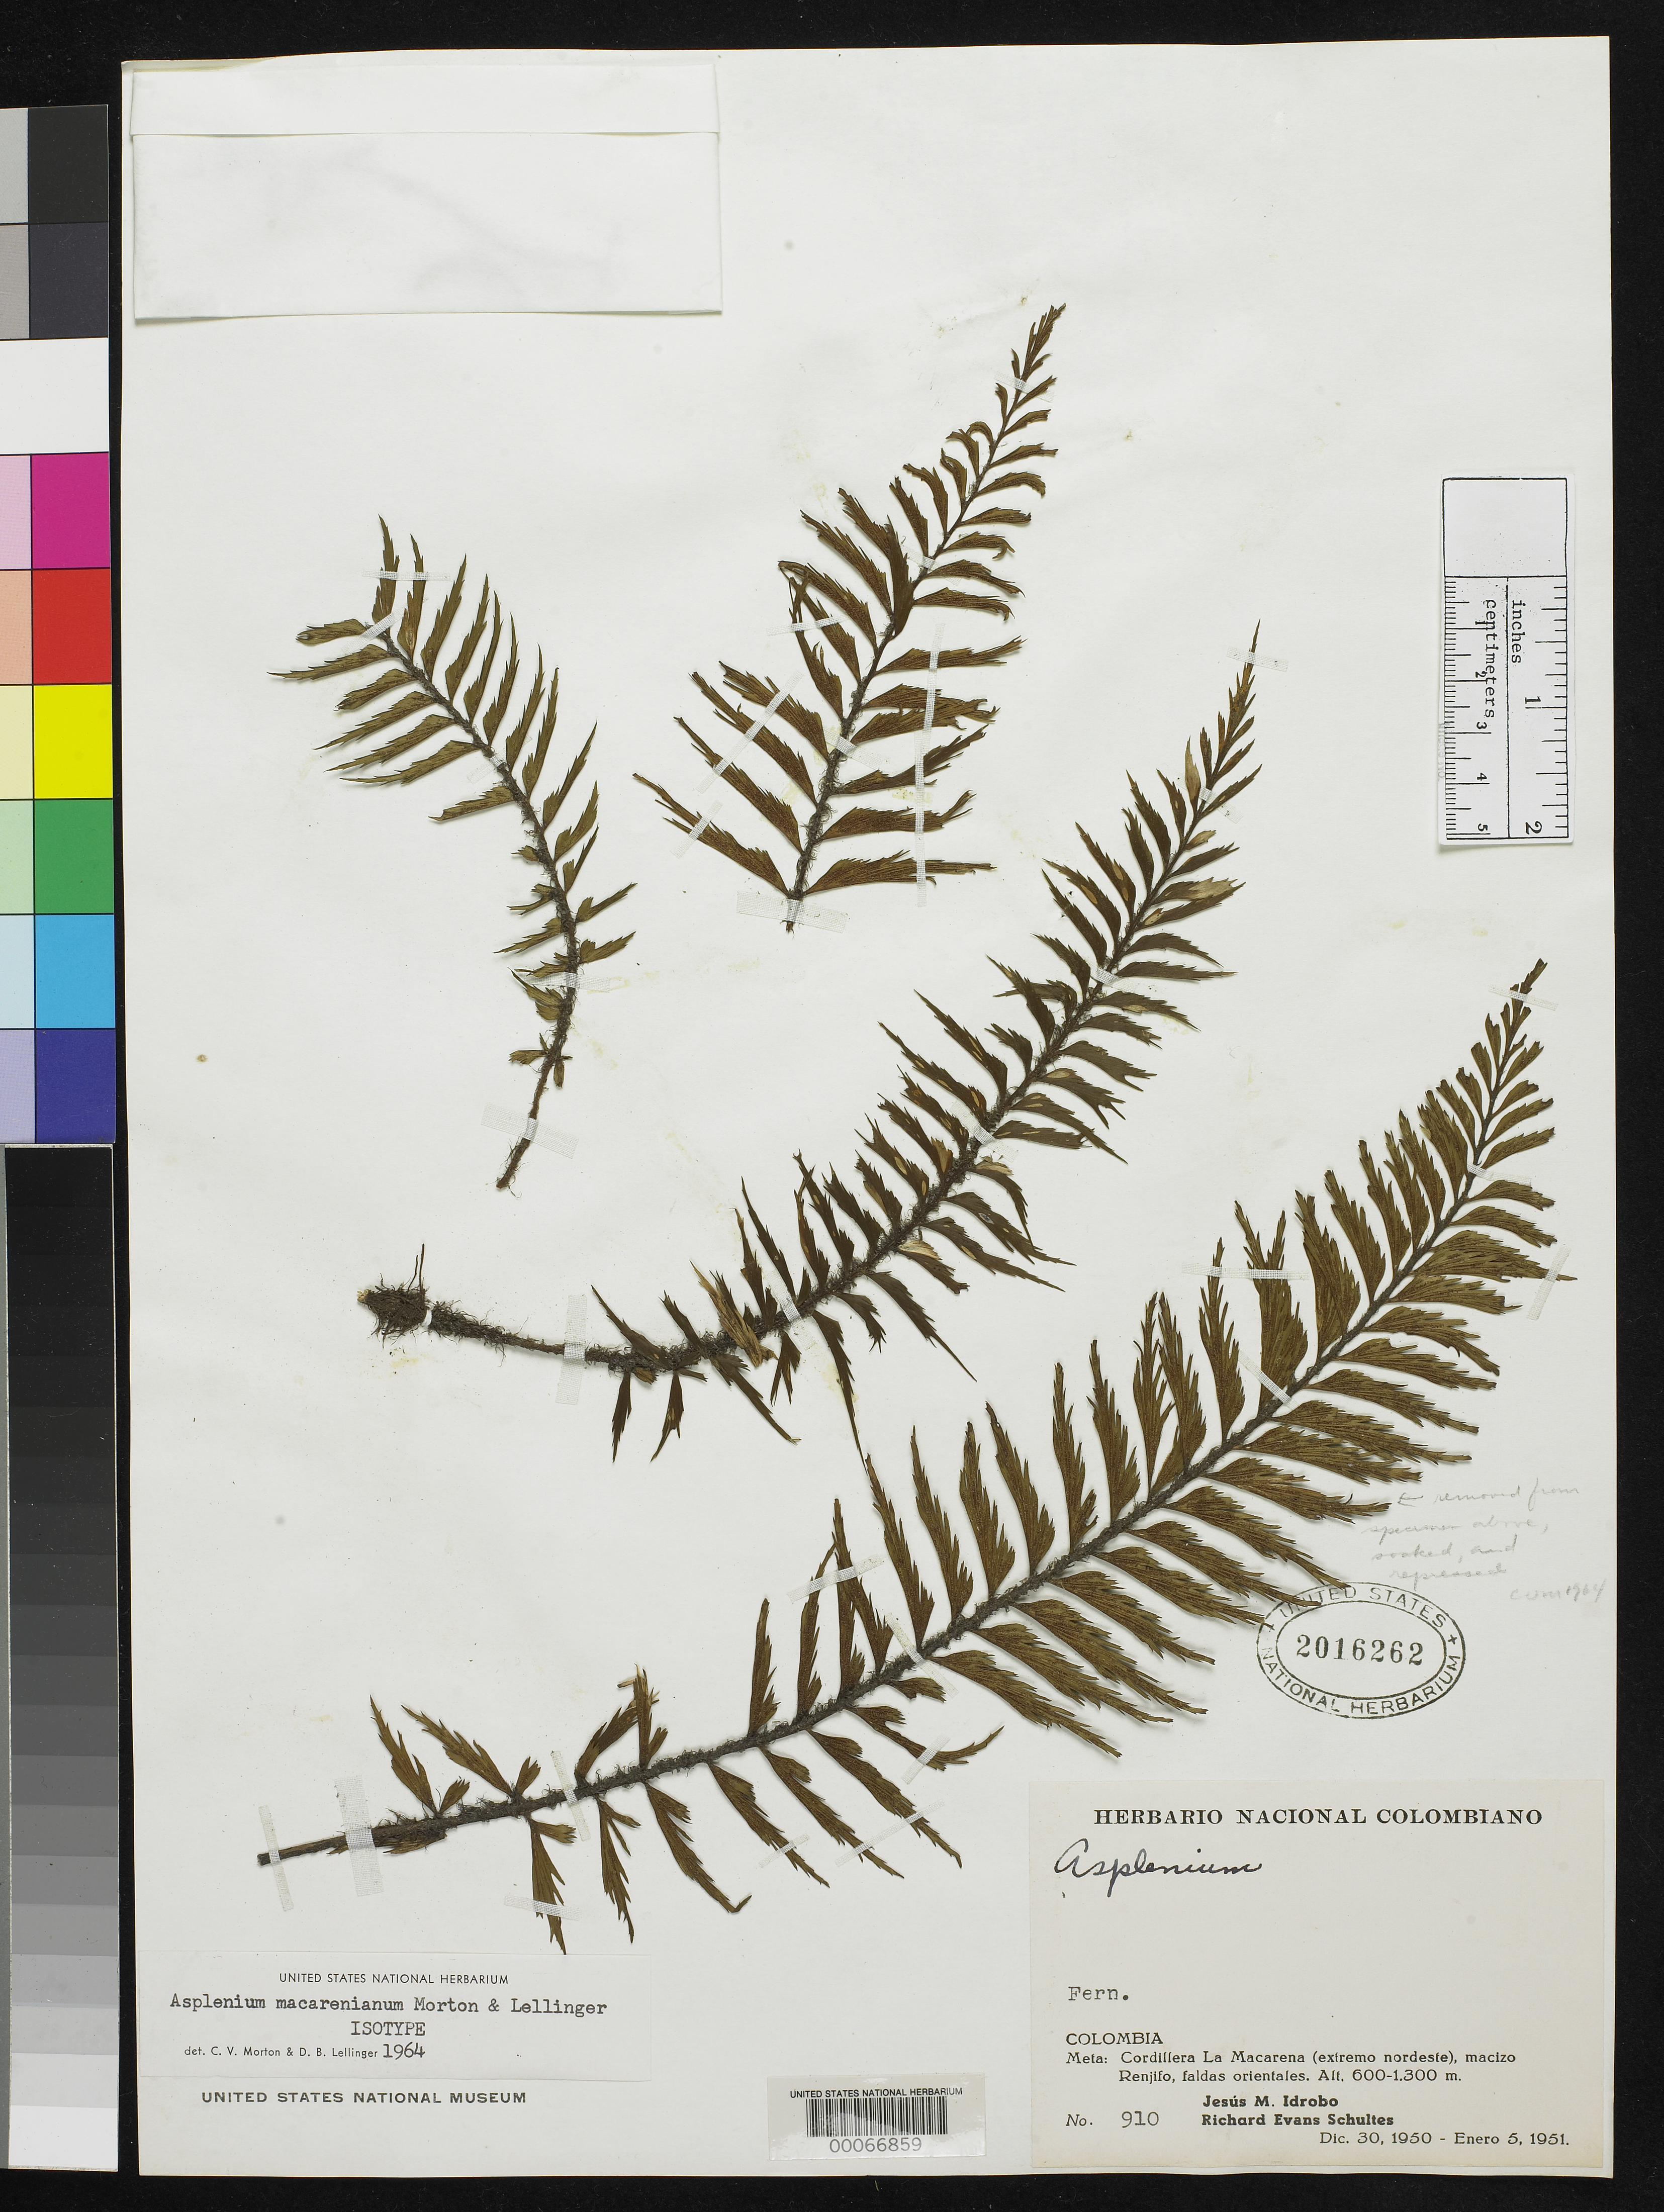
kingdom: Plantae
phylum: Tracheophyta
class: Polypodiopsida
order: Polypodiales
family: Aspleniaceae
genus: Asplenium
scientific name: Asplenium macarenianum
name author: C.V. Morton & Lellinger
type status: Holotype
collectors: J. M. Idrobo & R. E. Schultes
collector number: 910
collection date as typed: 30 Dec 1950 to 05 Jan 1951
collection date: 1950-12-30/1951-01-05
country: Colombia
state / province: Meta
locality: Cordillera La Macarena.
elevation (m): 600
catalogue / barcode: US 2016262